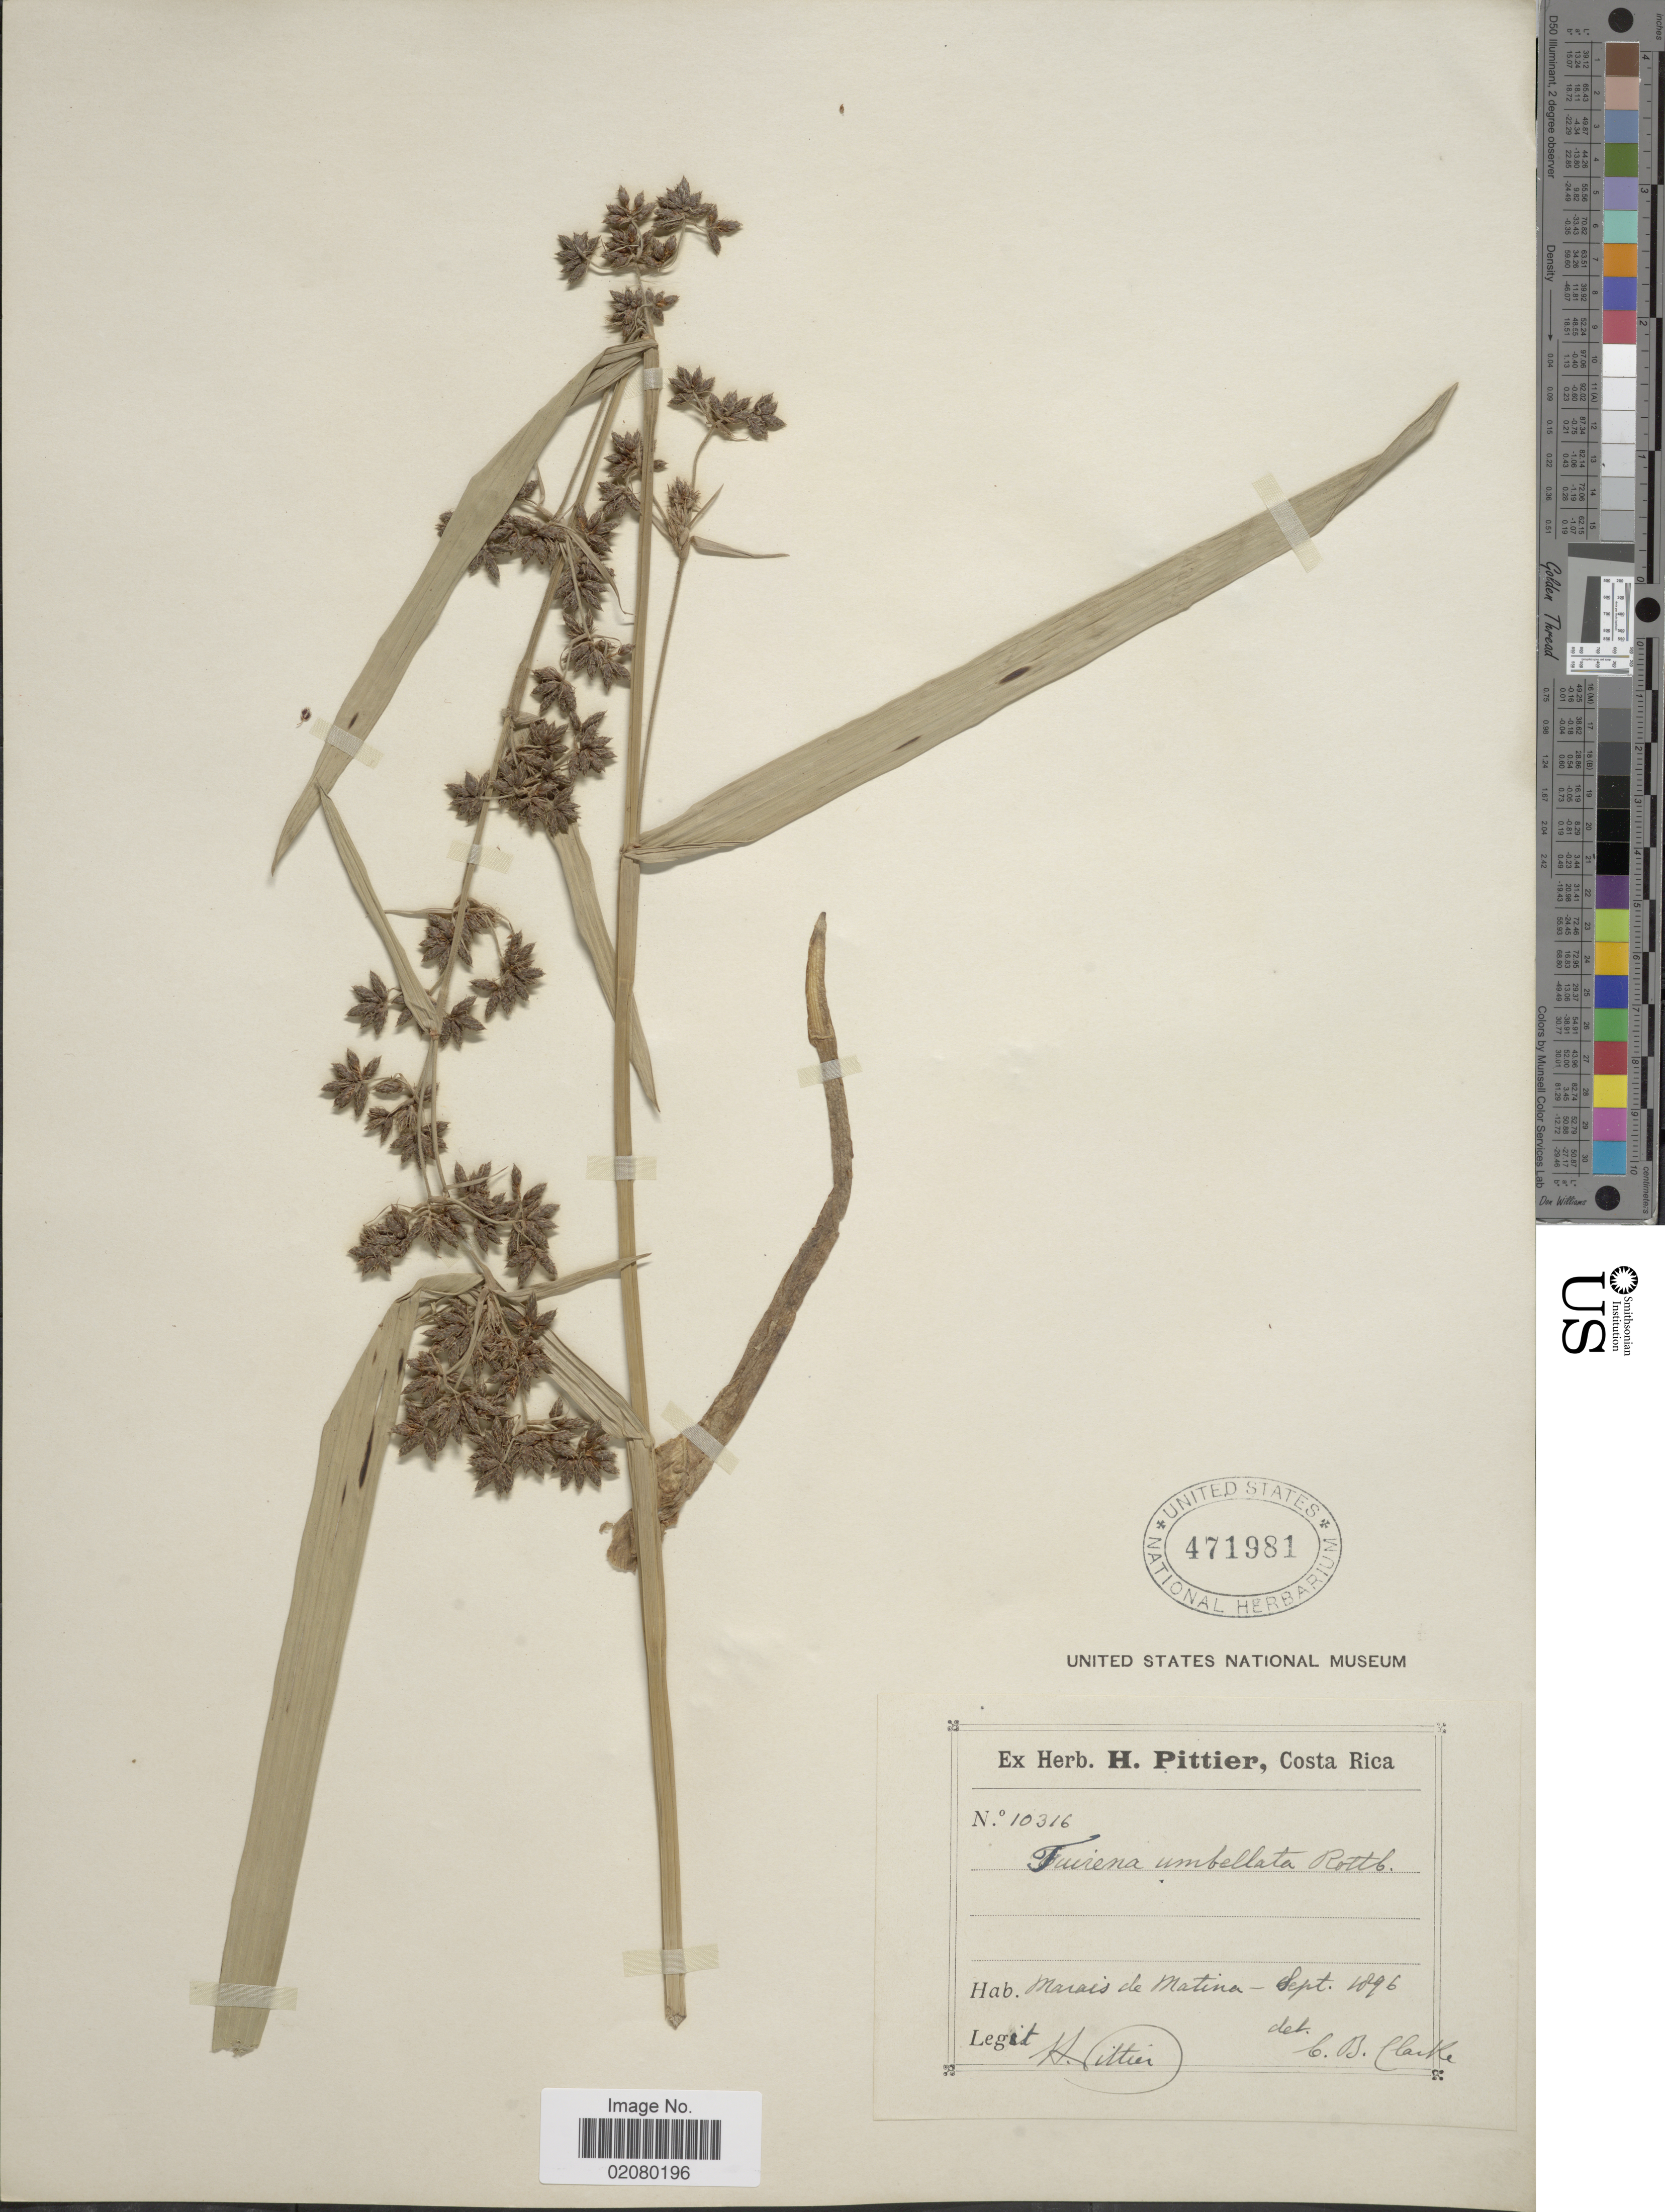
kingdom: Plantae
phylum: Tracheophyta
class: Liliopsida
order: Poales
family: Cyperaceae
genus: Fuirena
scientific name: Fuirena umbellata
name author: Rottb.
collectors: H. F. Pittier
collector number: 10316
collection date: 1896-09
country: Costa Rica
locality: Marais de Matina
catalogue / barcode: US 471981